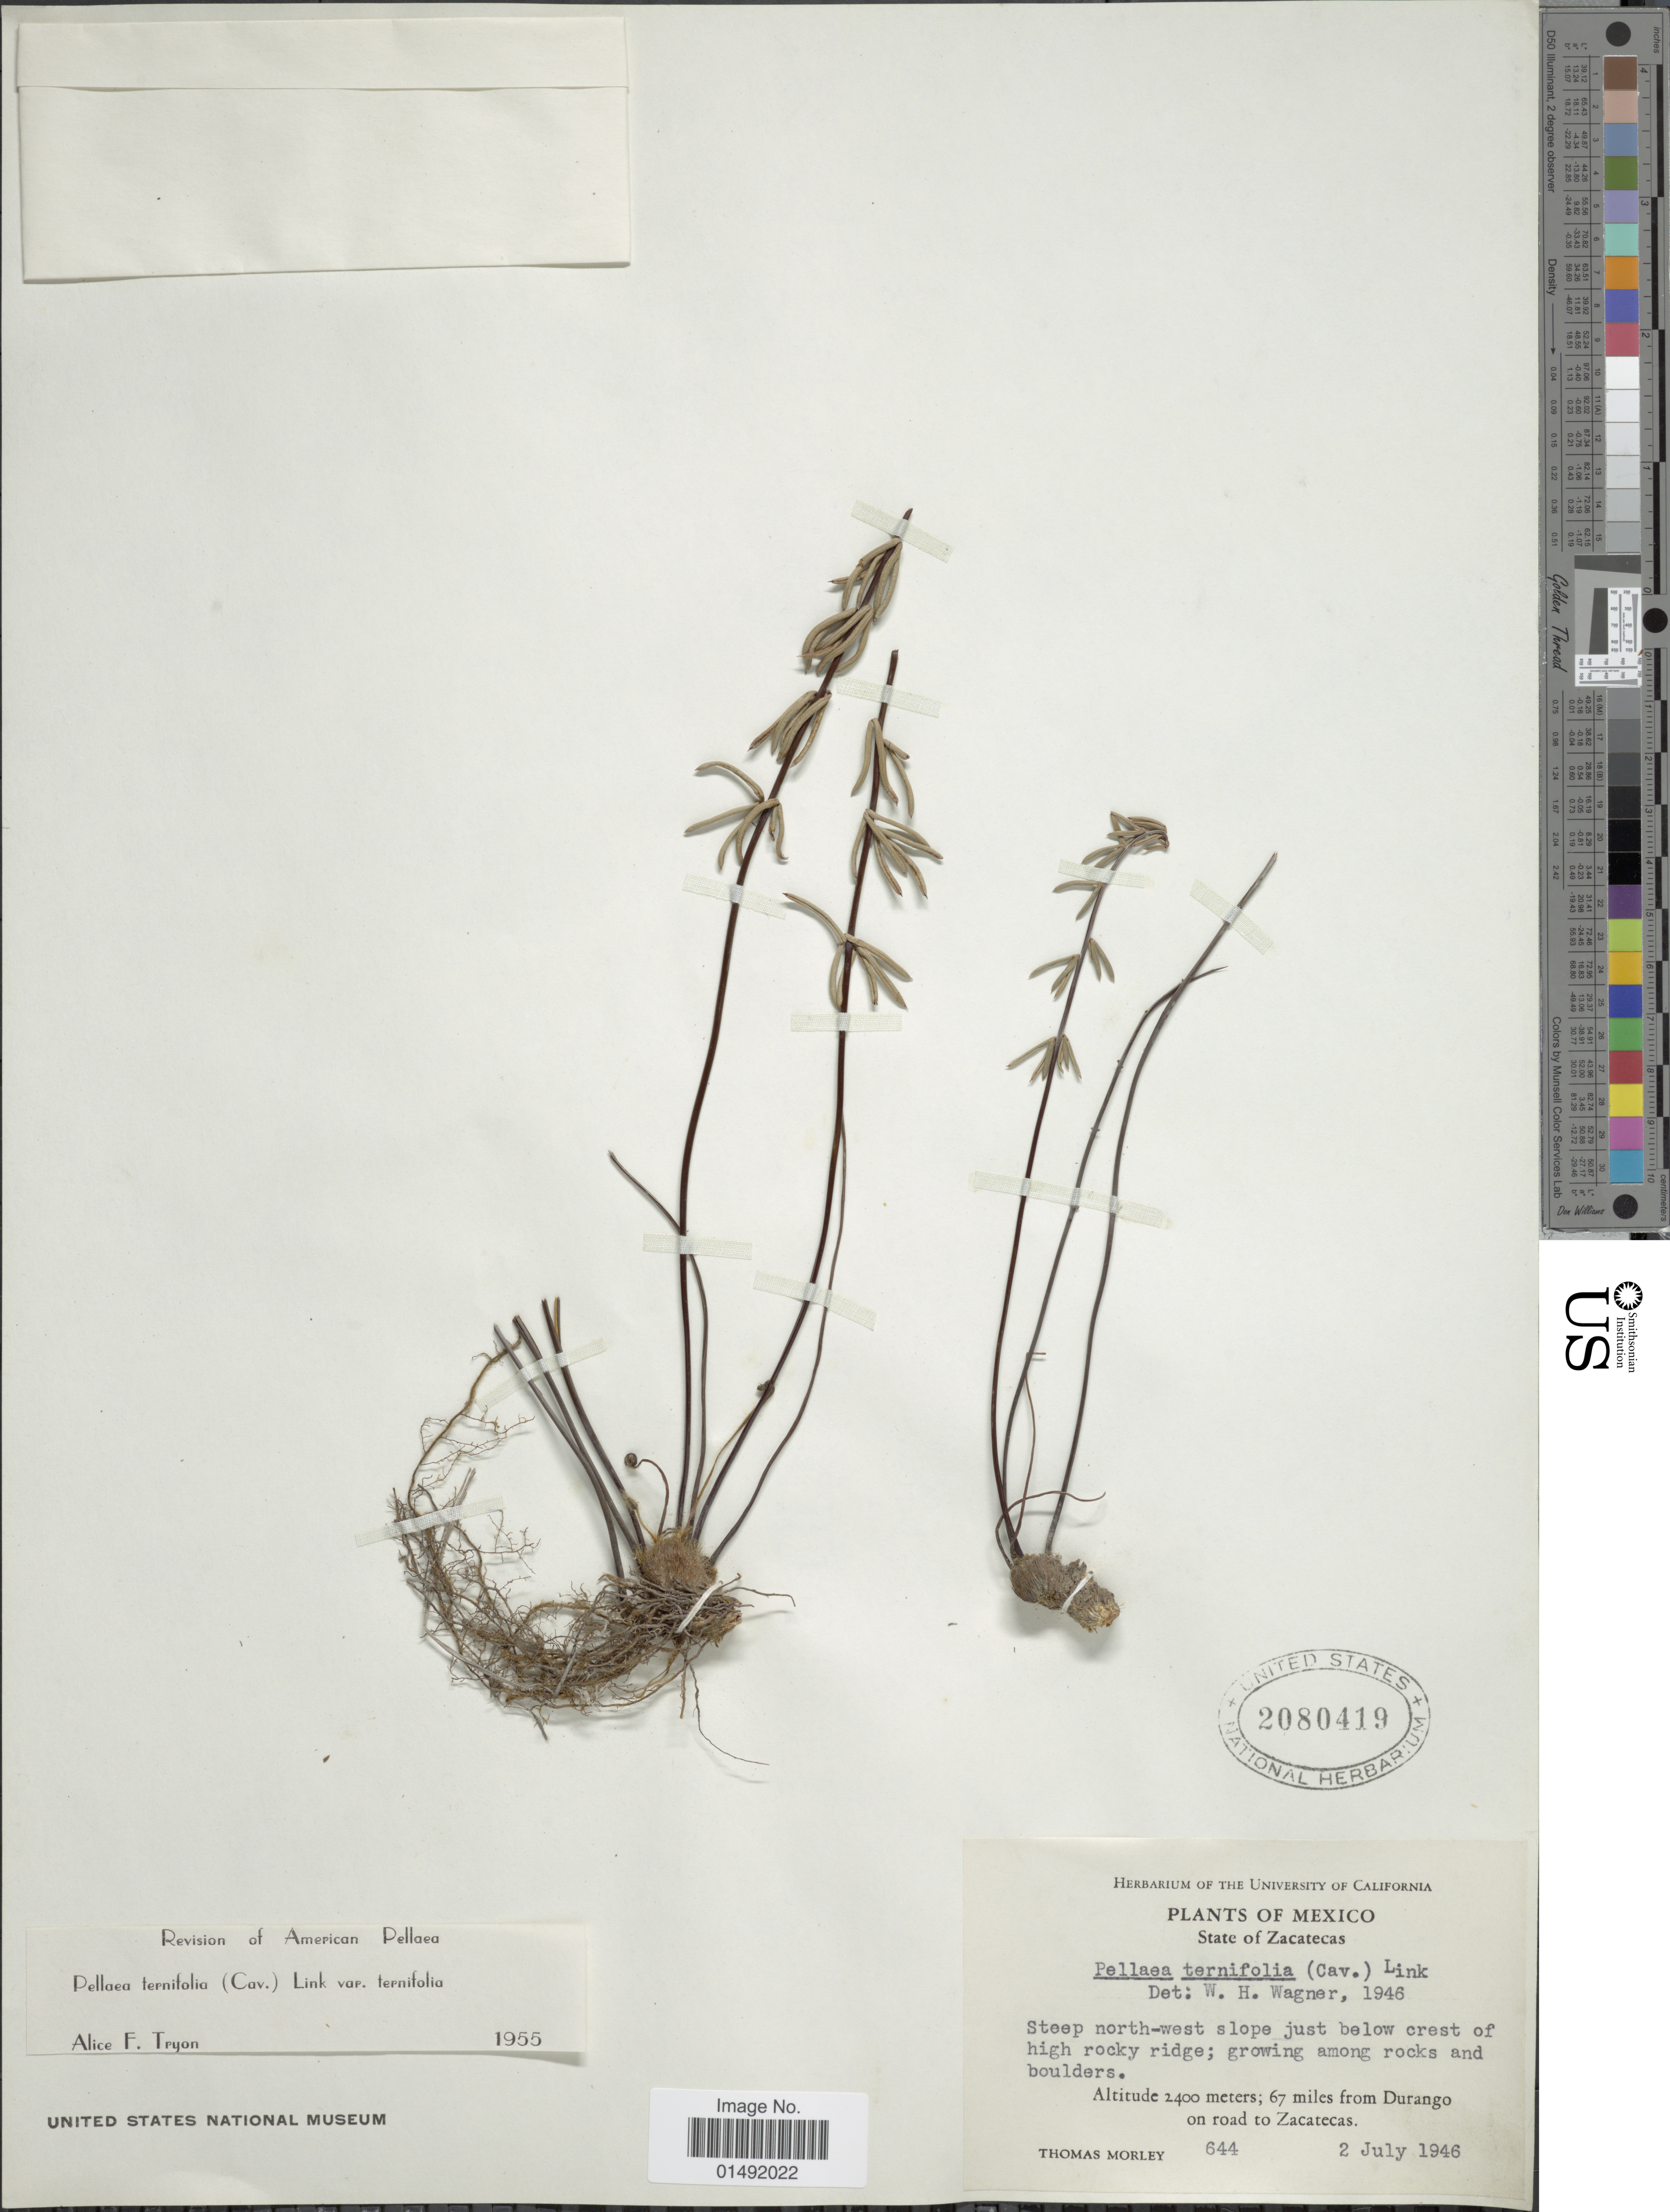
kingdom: Plantae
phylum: Tracheophyta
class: Polypodiopsida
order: Polypodiales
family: Pteridaceae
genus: Pellaea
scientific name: Pellaea ternifolia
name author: (Cav.) Link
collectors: T. Morley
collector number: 644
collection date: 1946-07-02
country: Mexico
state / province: Zacatecas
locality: Steep north-west slope just below crest of high rocky ridge; growing among rocks and boulders. 67 miles from Durango on road to Zacatecas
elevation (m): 2400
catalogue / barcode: US 2080419